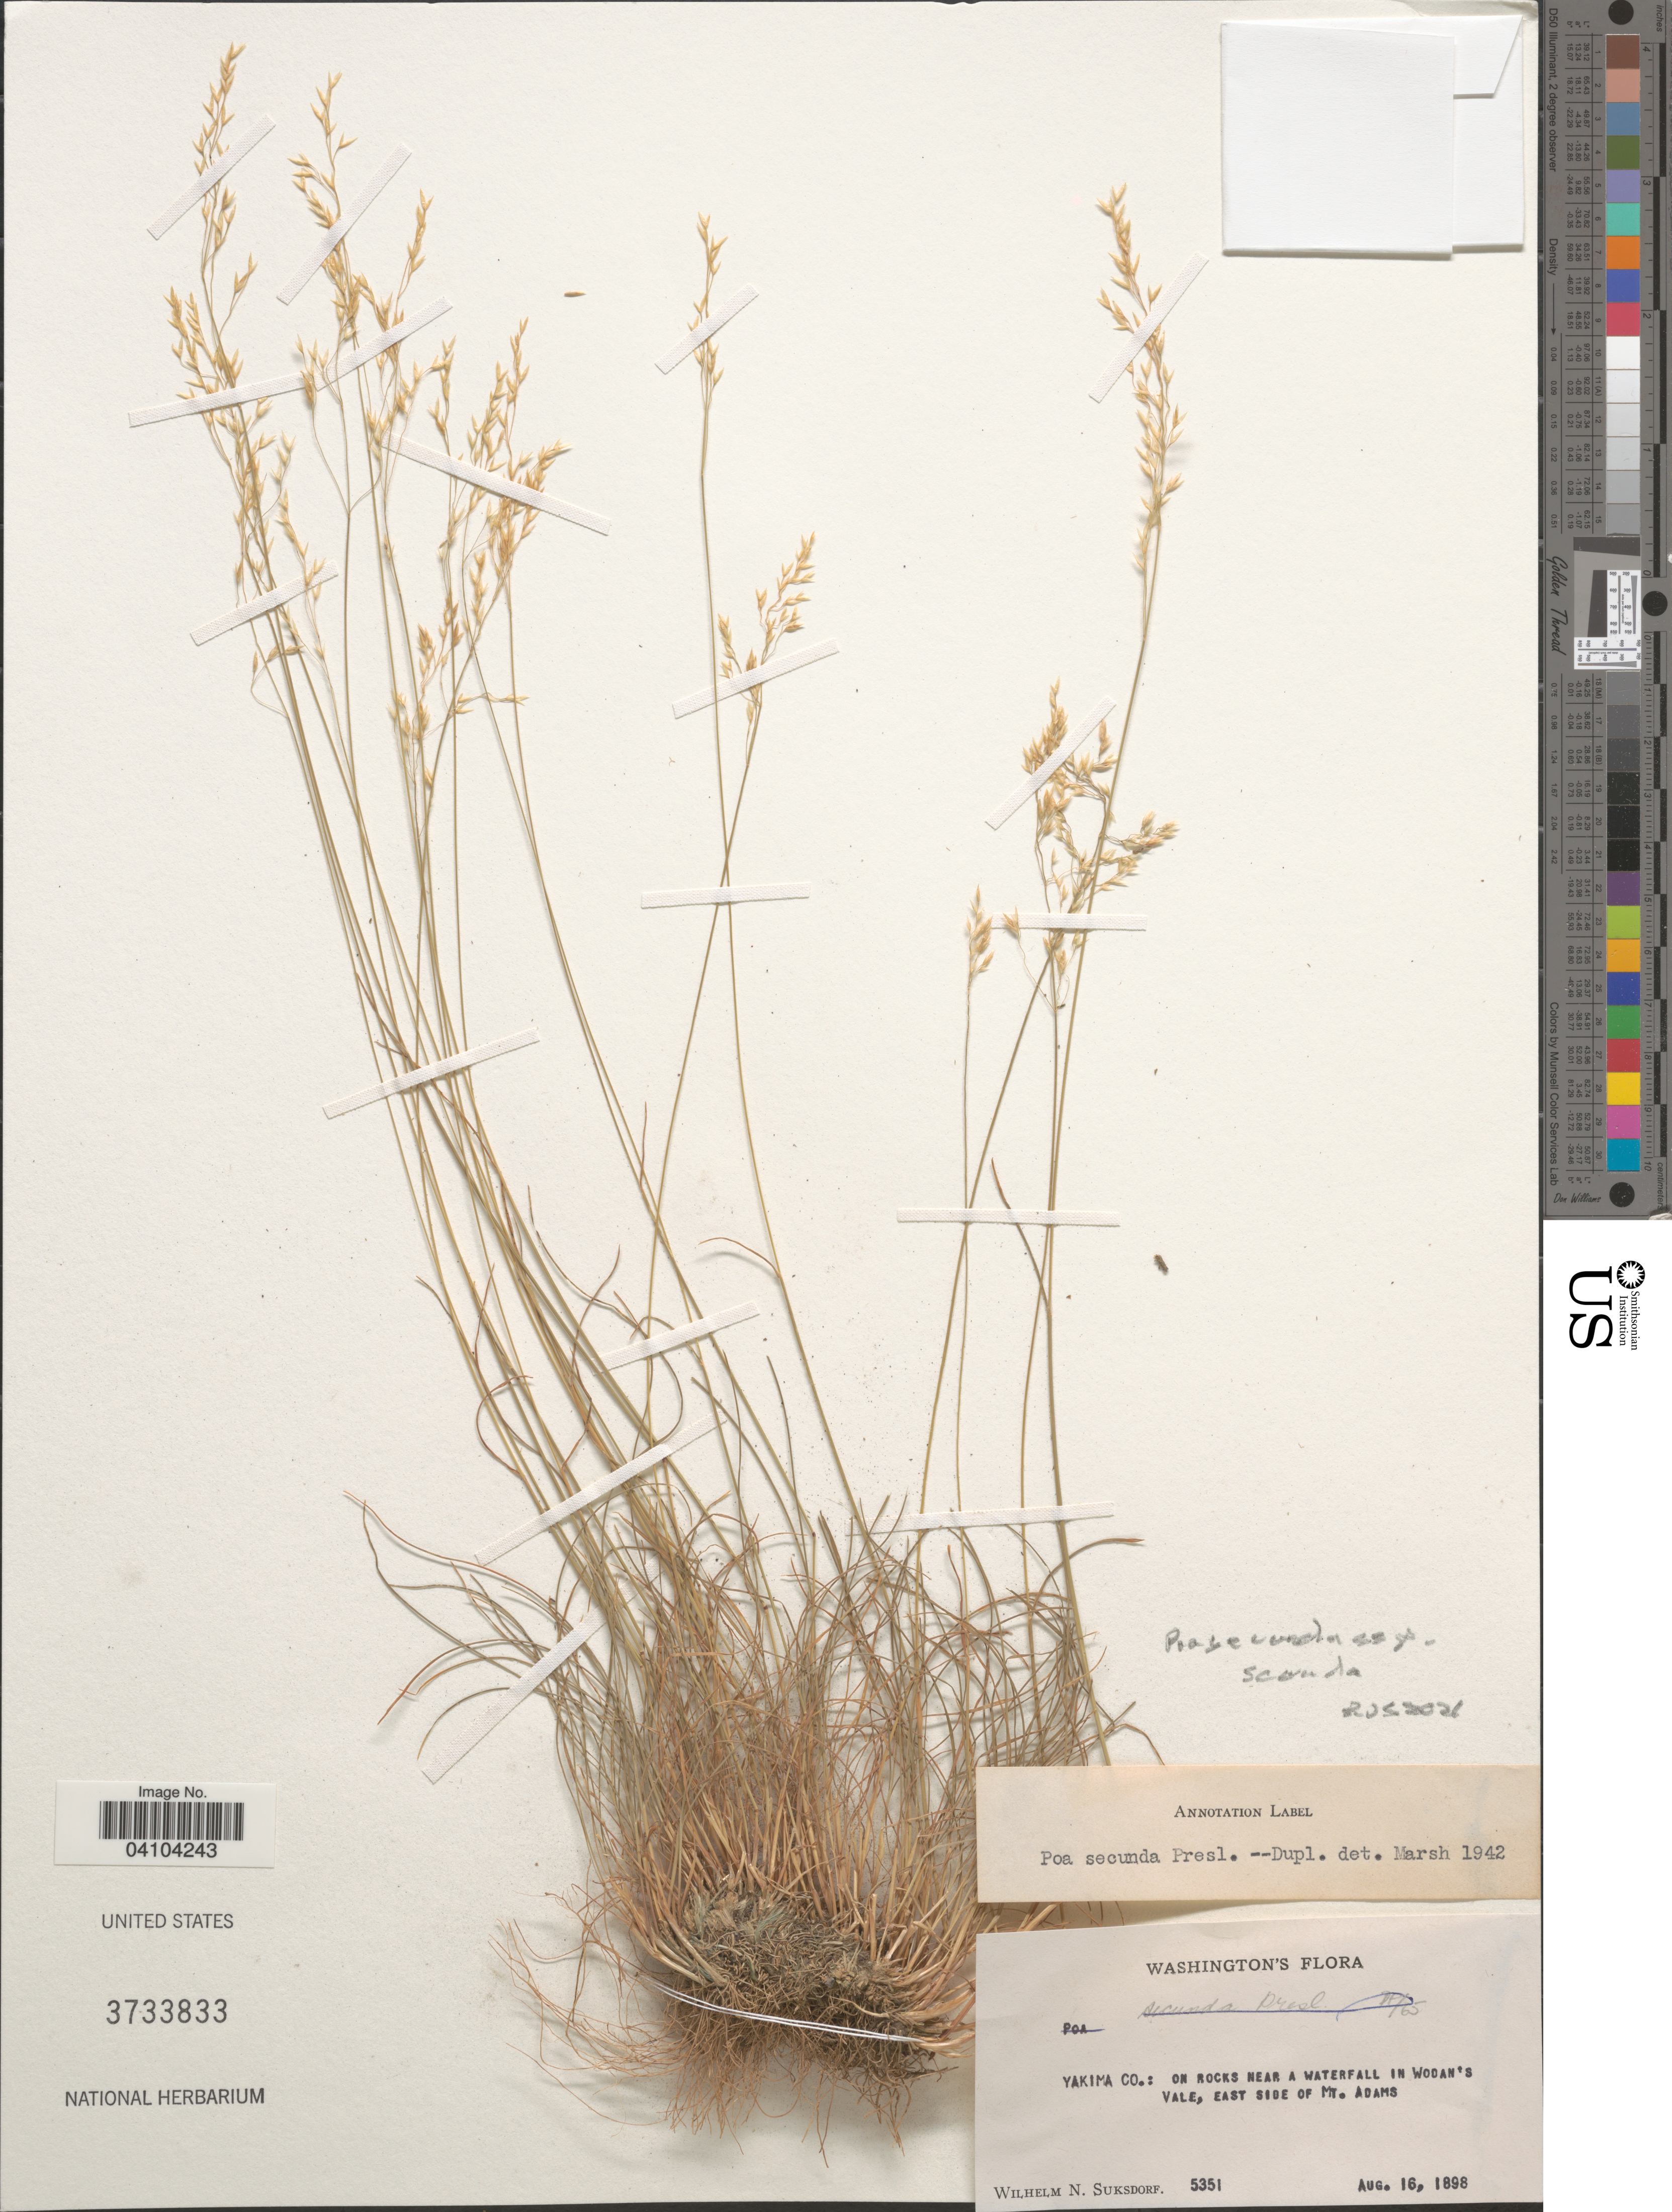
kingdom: Plantae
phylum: Tracheophyta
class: Liliopsida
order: Poales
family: Poaceae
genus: Poa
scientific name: Poa secunda subsp. secunda var. secunda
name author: J. Presl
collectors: W. N. Suksdorf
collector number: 5351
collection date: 1898-08-16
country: United States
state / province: Washington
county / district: Yakima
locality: Yakima Co.: on rocks near a waterfall in Wodan's Vale, east side of Mt. Adams.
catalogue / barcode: US 3733833